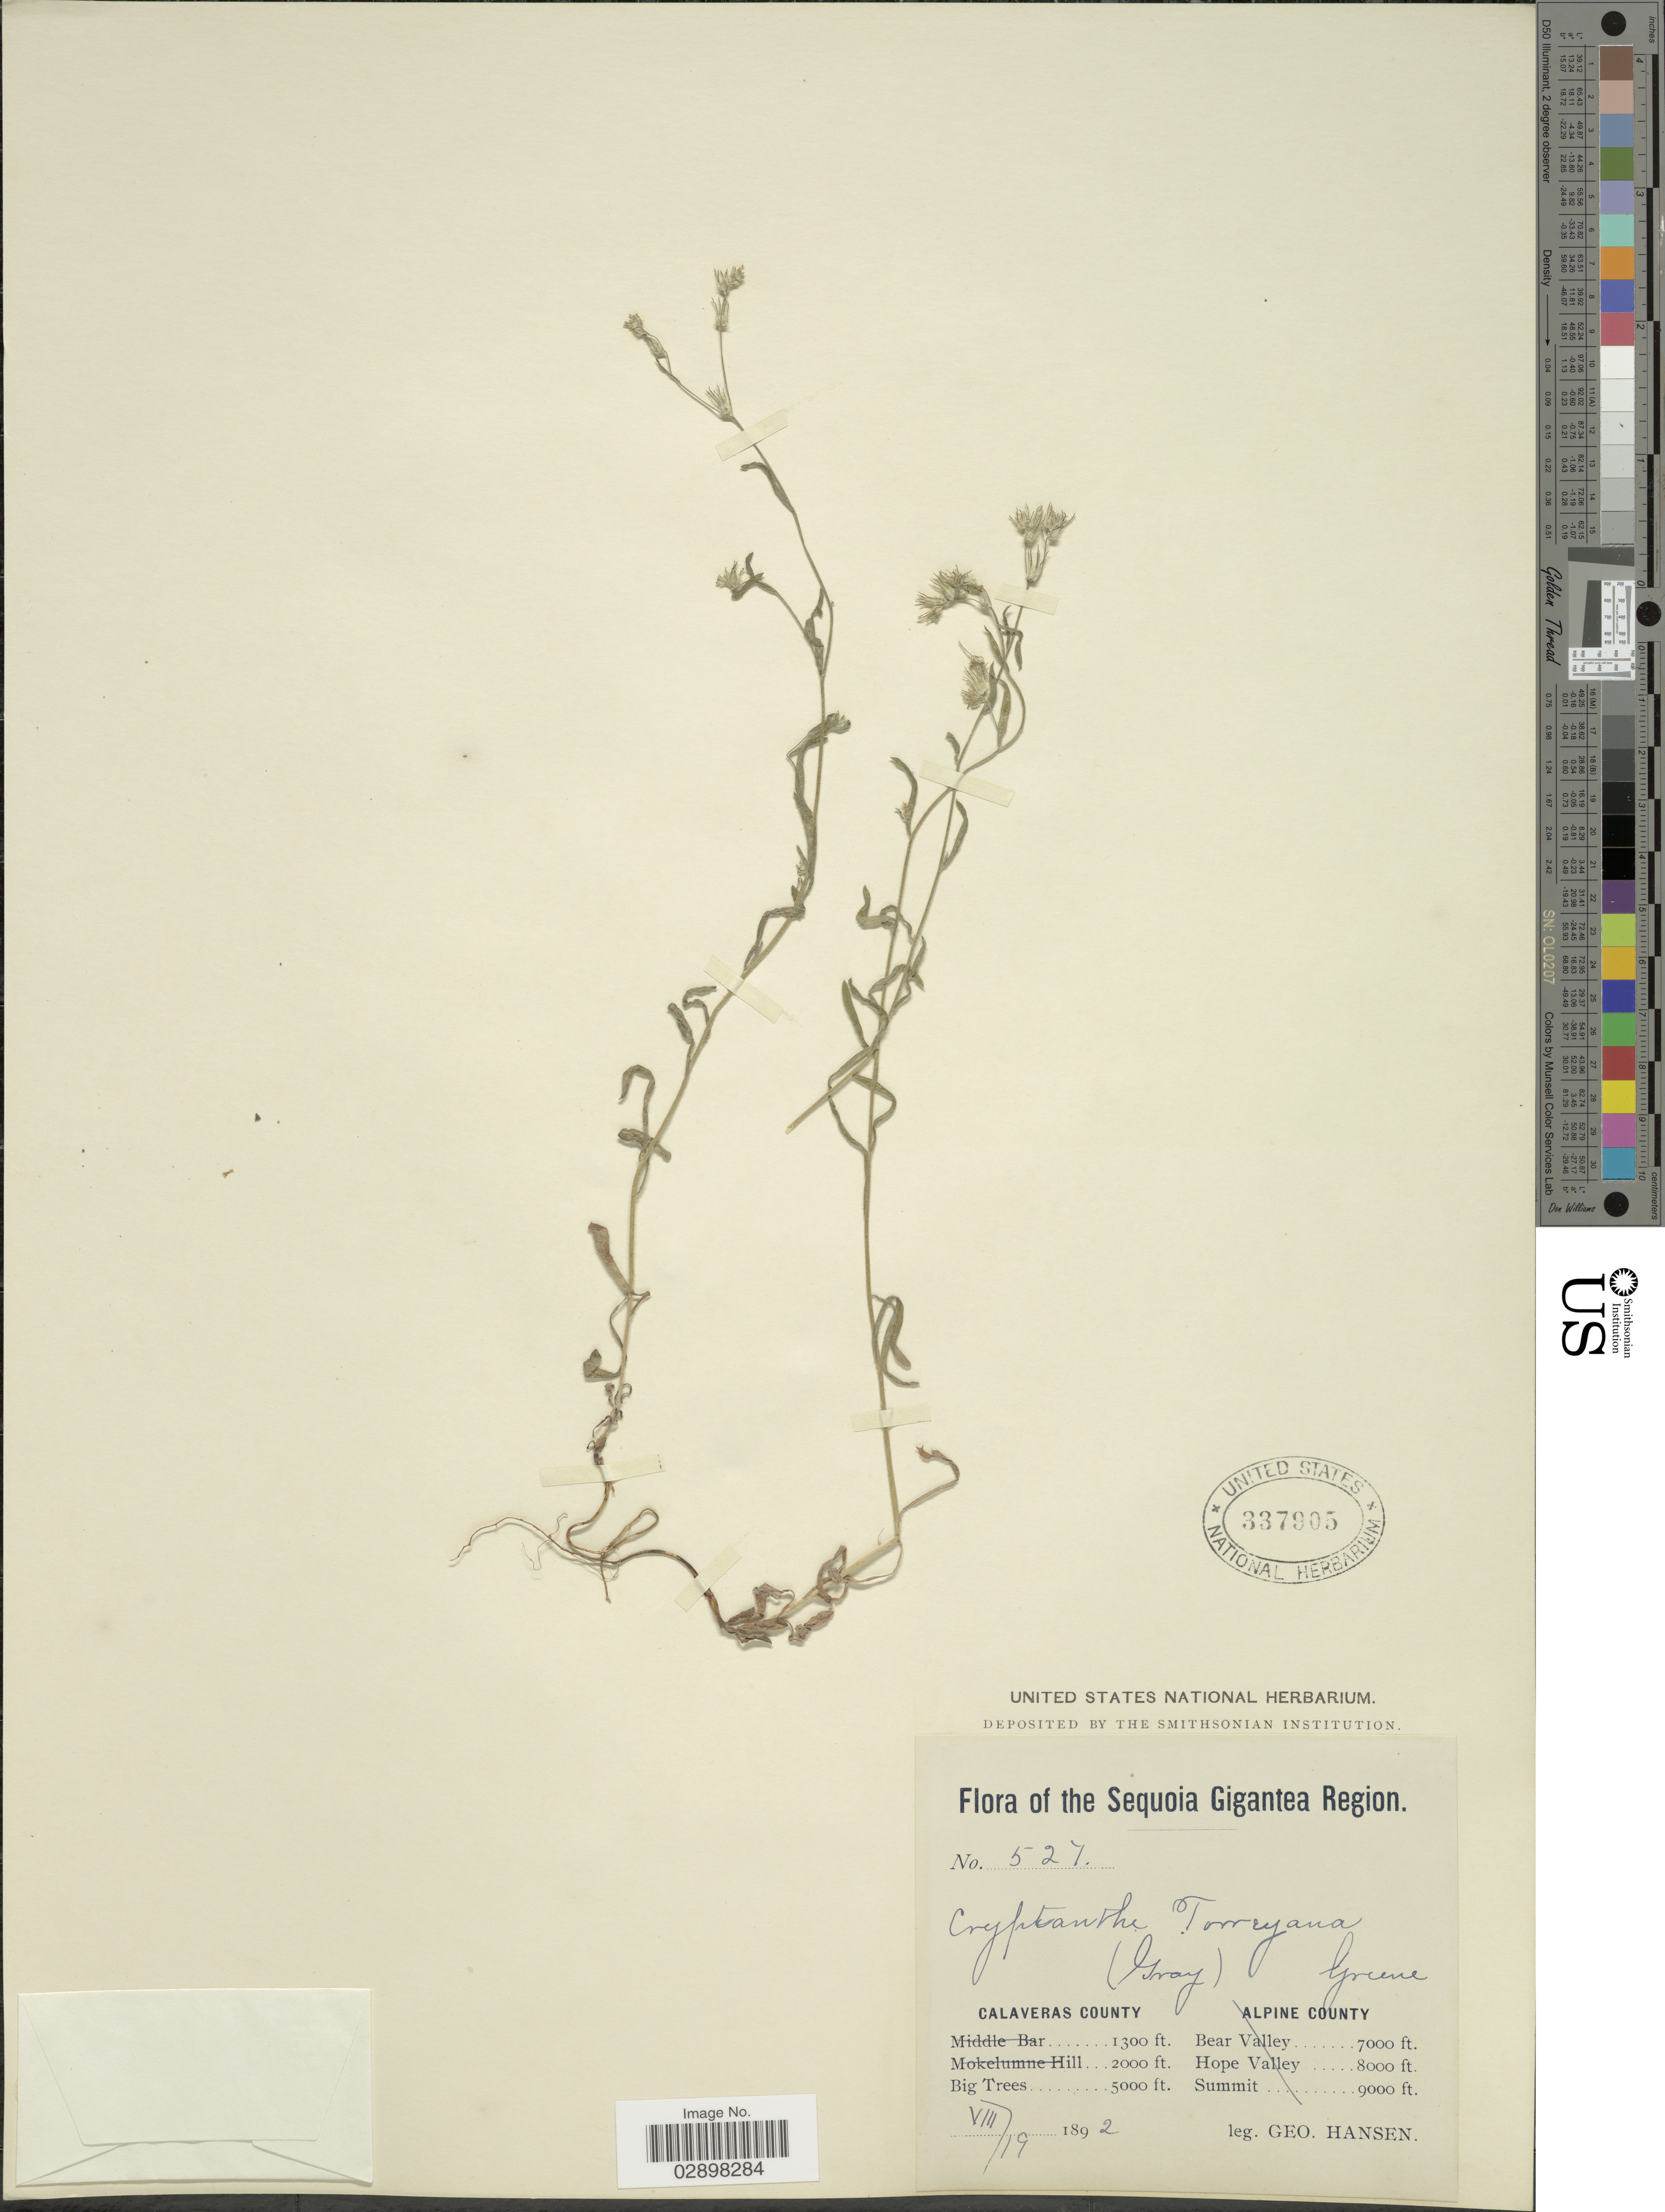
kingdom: Plantae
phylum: Tracheophyta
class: Magnoliopsida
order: Boraginales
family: Boraginaceae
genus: Cryptantha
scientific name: Cryptantha torreyana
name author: (A. Gray) S.W. Greene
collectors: G. Hansen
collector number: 527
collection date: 1892-08-19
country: United States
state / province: California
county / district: Calaveras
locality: The Sequoia Gigantea Region, Calaveras County, Big Trees.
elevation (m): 1524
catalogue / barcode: US 337905